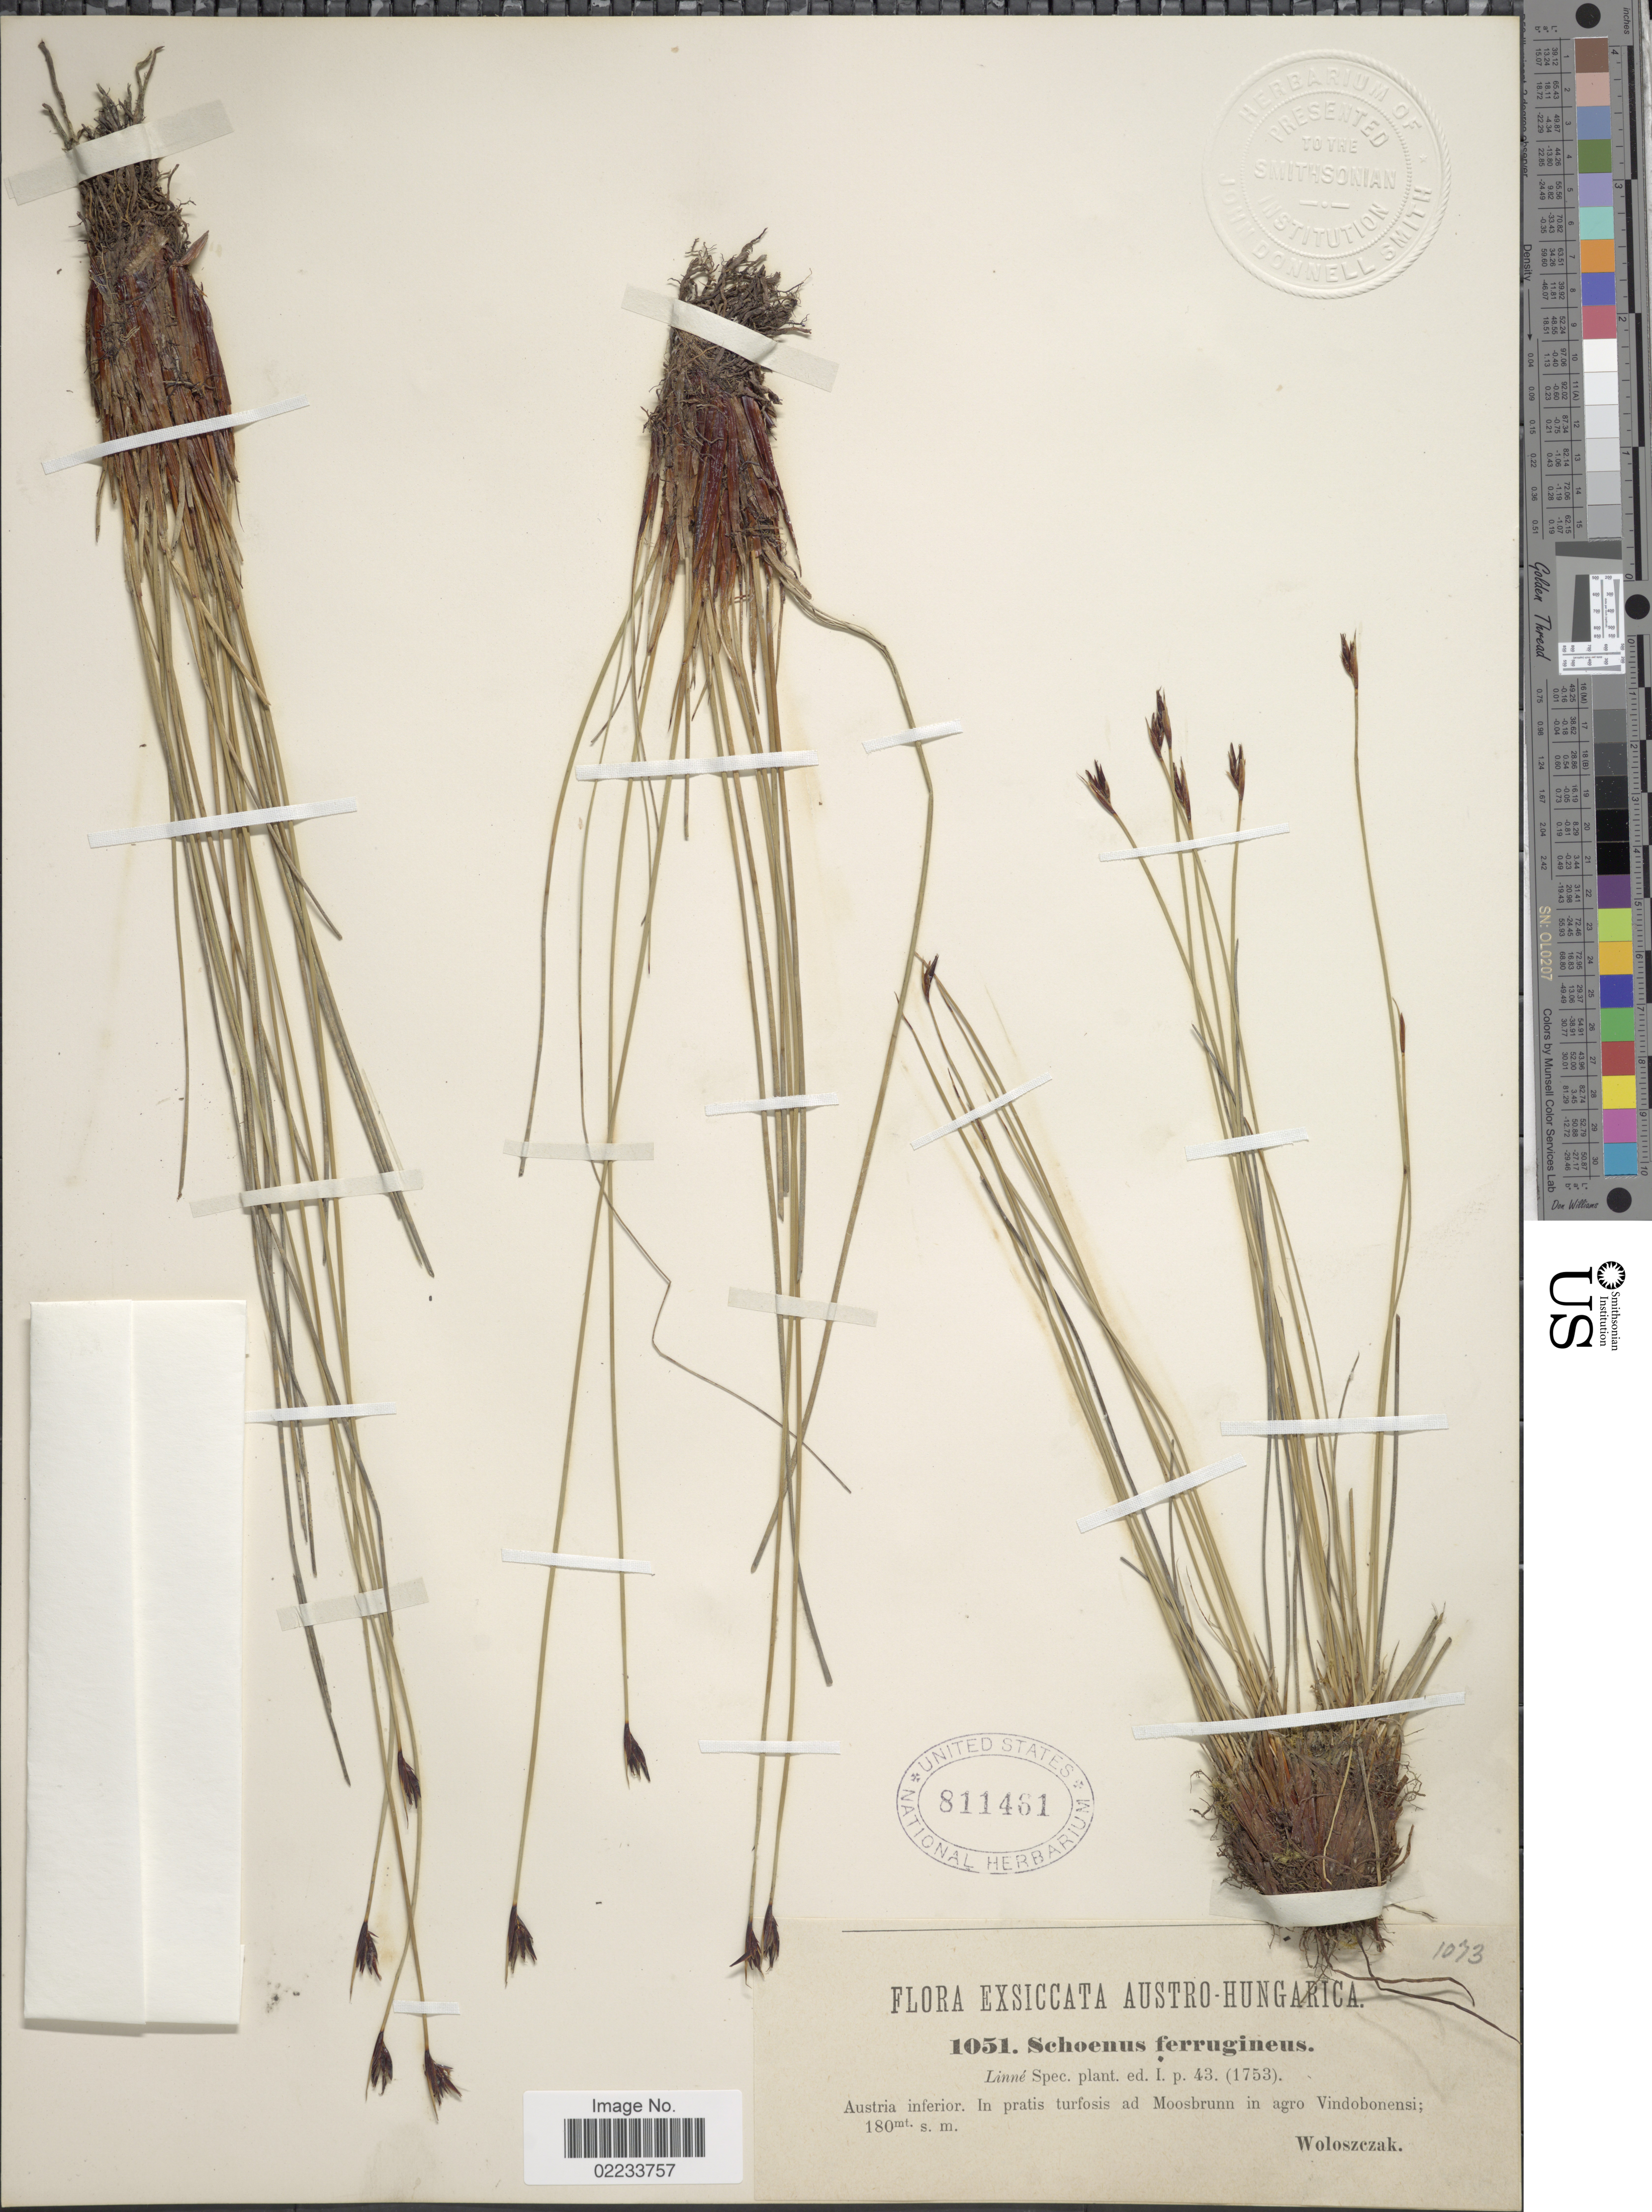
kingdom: Plantae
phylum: Tracheophyta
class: Liliopsida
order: Poales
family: Cyperaceae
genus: Schoenus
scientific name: Schoenus ferrugineus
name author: L.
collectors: Woloszczak, E.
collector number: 1051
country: Austria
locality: Austro-Hungarica, Austria inferior. In pratis turfosis ad Moosbrunn in agro Vindobonensi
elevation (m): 180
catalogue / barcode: US 811461